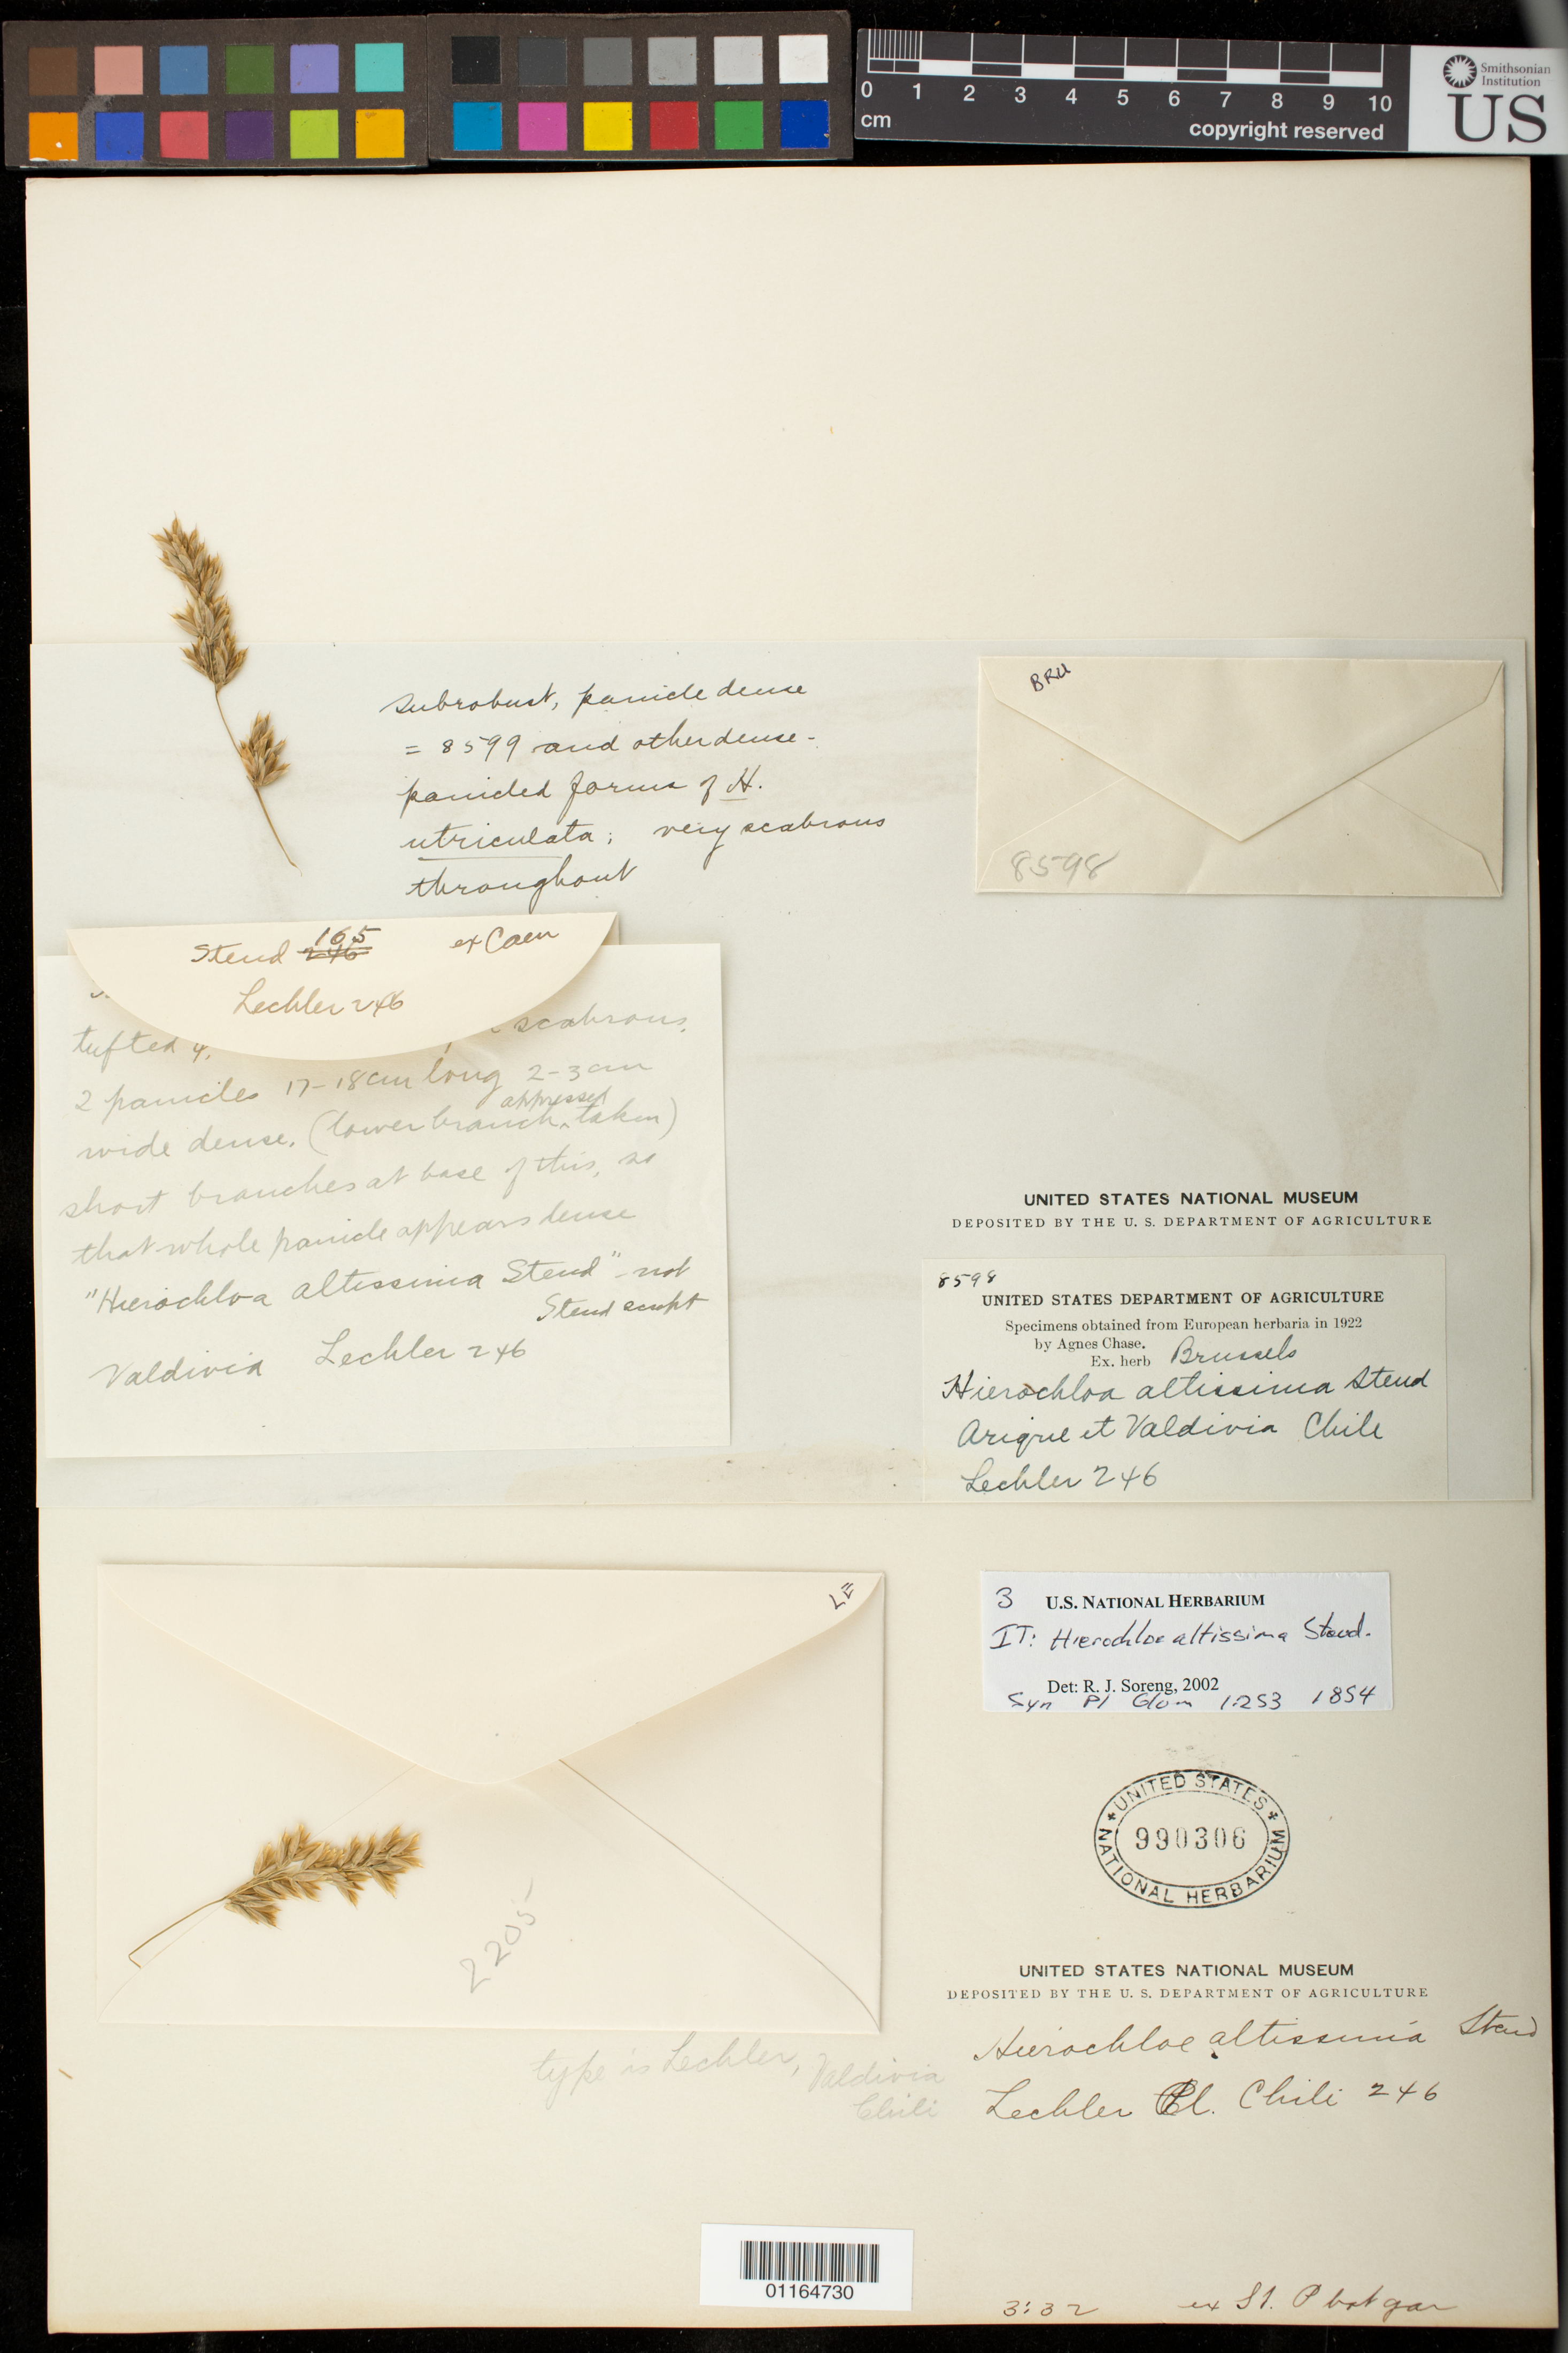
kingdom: Plantae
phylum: Tracheophyta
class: Liliopsida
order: Poales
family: Poaceae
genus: Hierochloe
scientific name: Hierochloe altissima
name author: Steud.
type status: Isotype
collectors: W. Lechler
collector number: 246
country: Chile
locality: Arique at Valdivia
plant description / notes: Fragmentary material of type specimens ex herb. St. P. Bot. Gard., ex herb. Brussels, ex herb. Caen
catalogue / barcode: US 990306